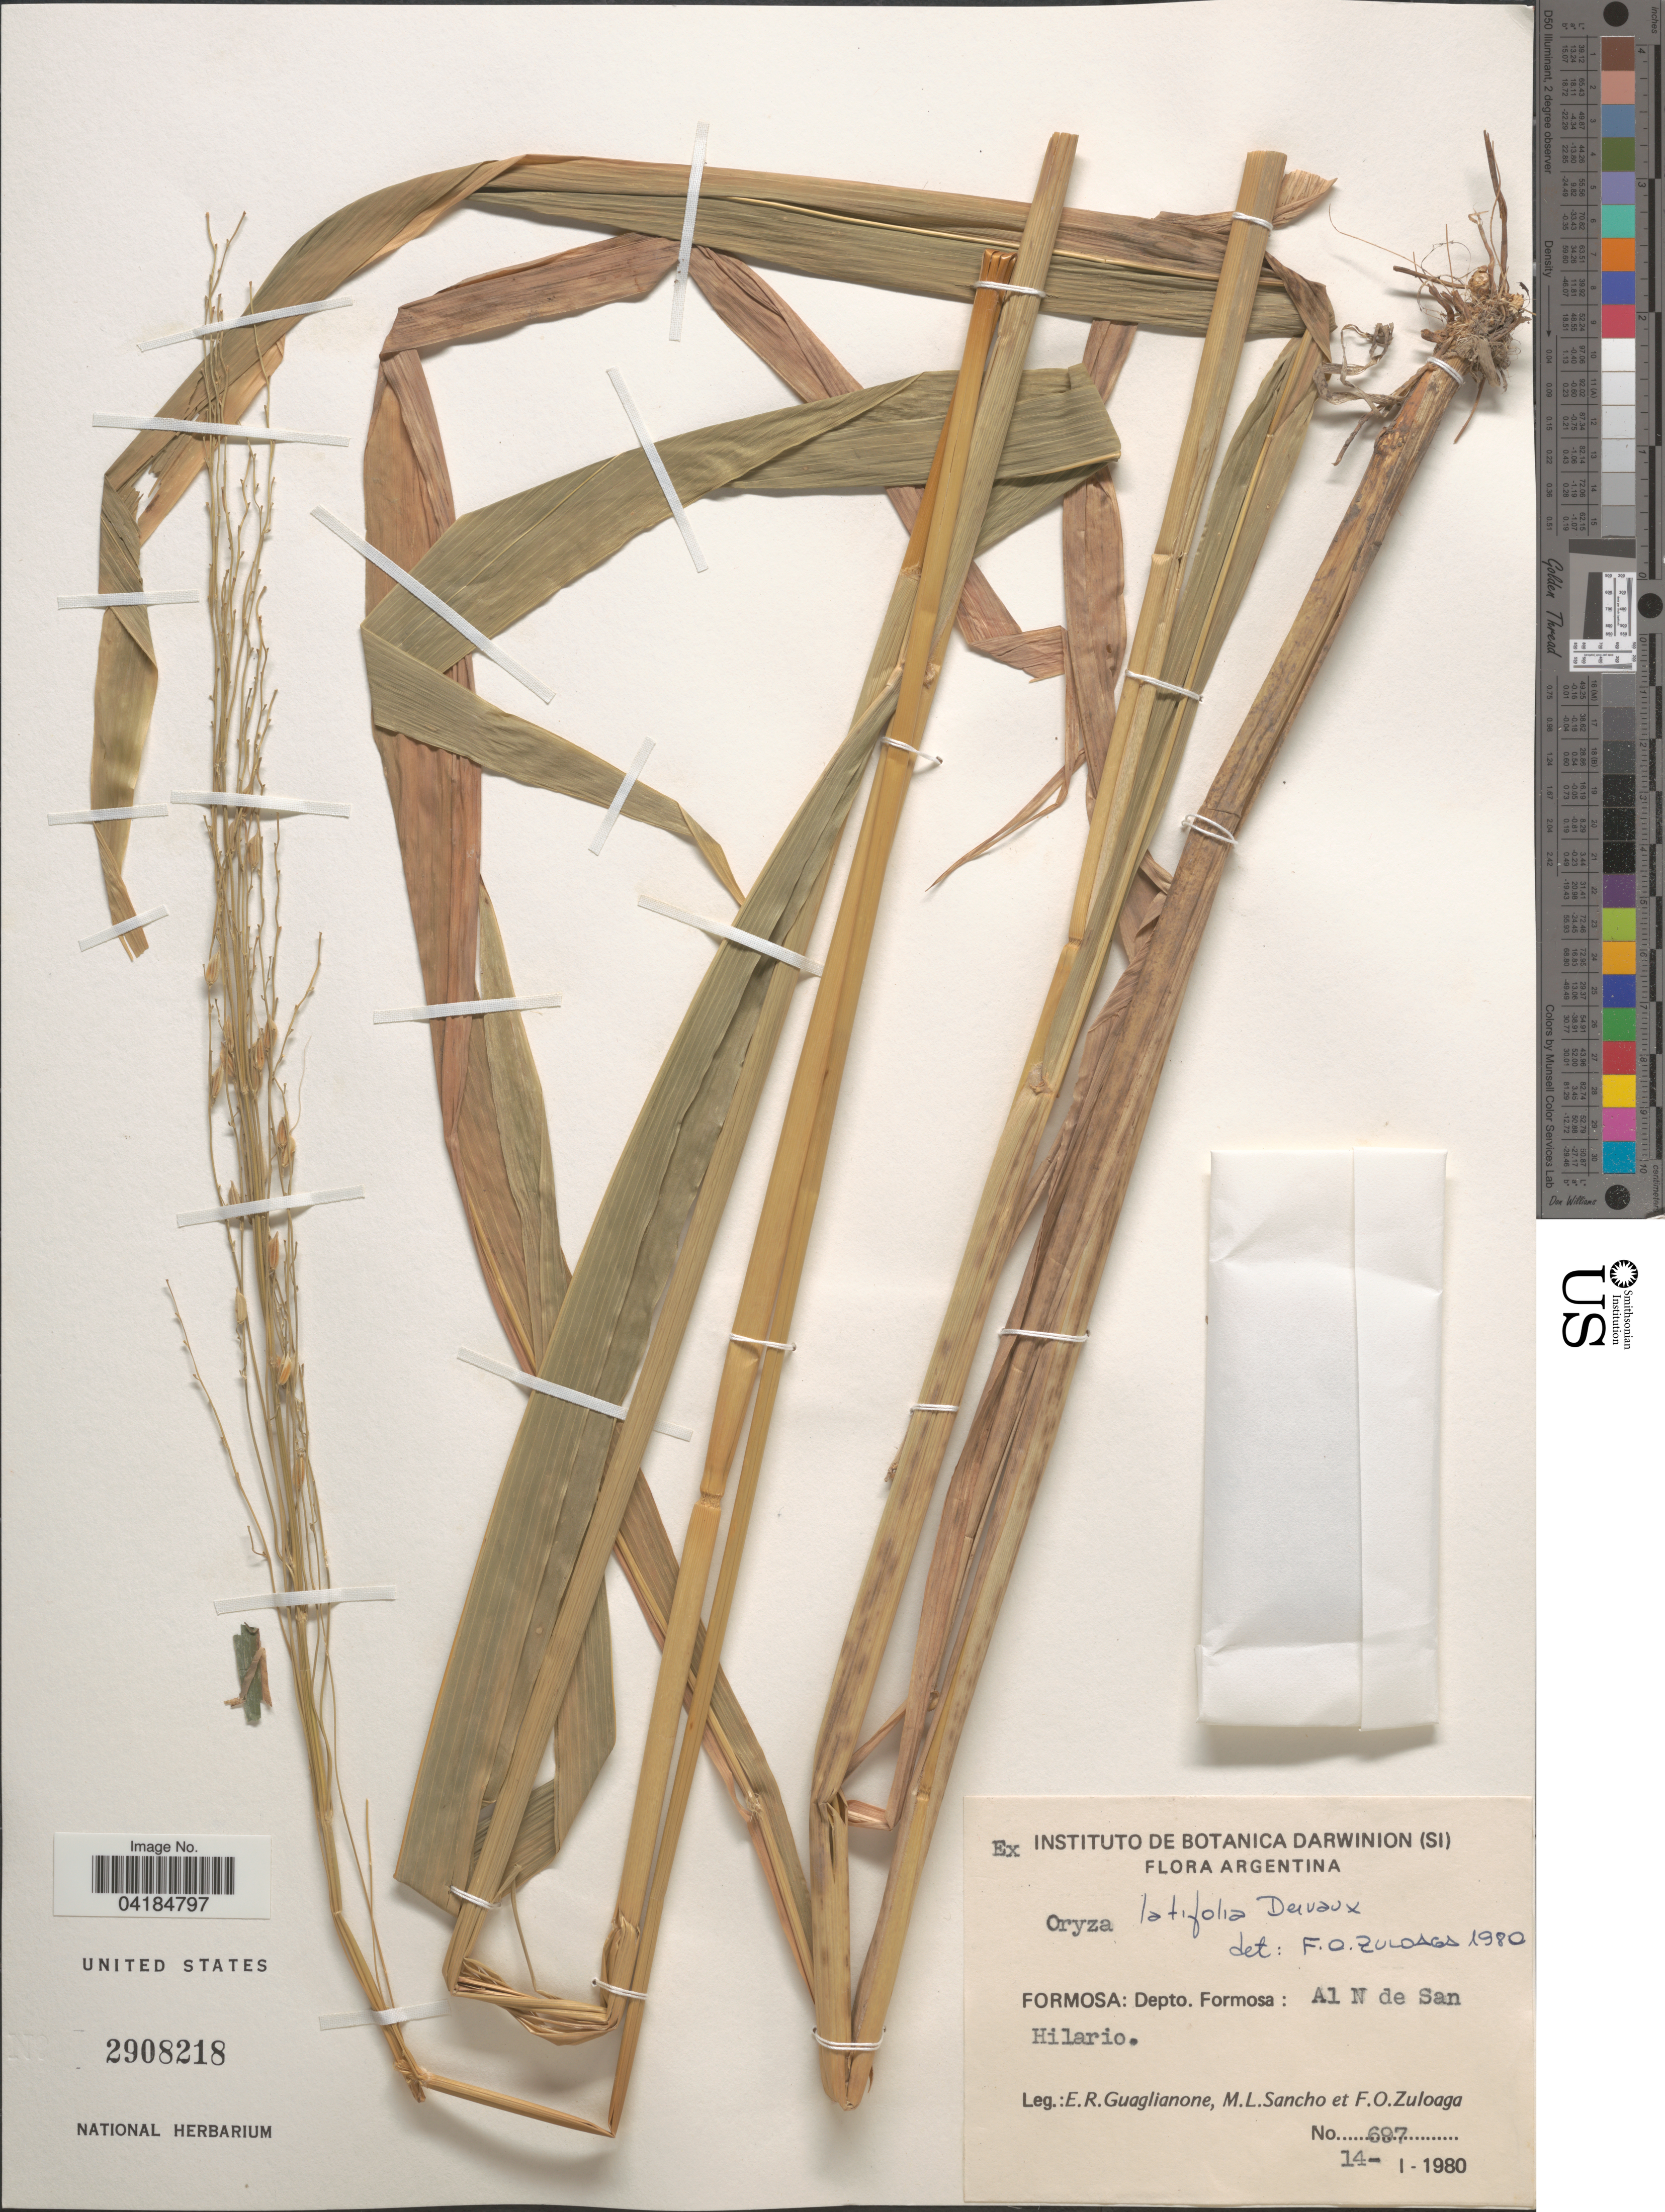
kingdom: Plantae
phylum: Tracheophyta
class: Liliopsida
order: Poales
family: Poaceae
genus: Oryza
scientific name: Oryza latifolia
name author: Desv.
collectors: E. R. Guaglianone, M. L. Sancho & F. O. Zuloaga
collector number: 697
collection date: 1980-01-14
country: Argentina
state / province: Formosa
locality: Depto. Formosa: Al N de San Hilario.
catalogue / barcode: US 2908218